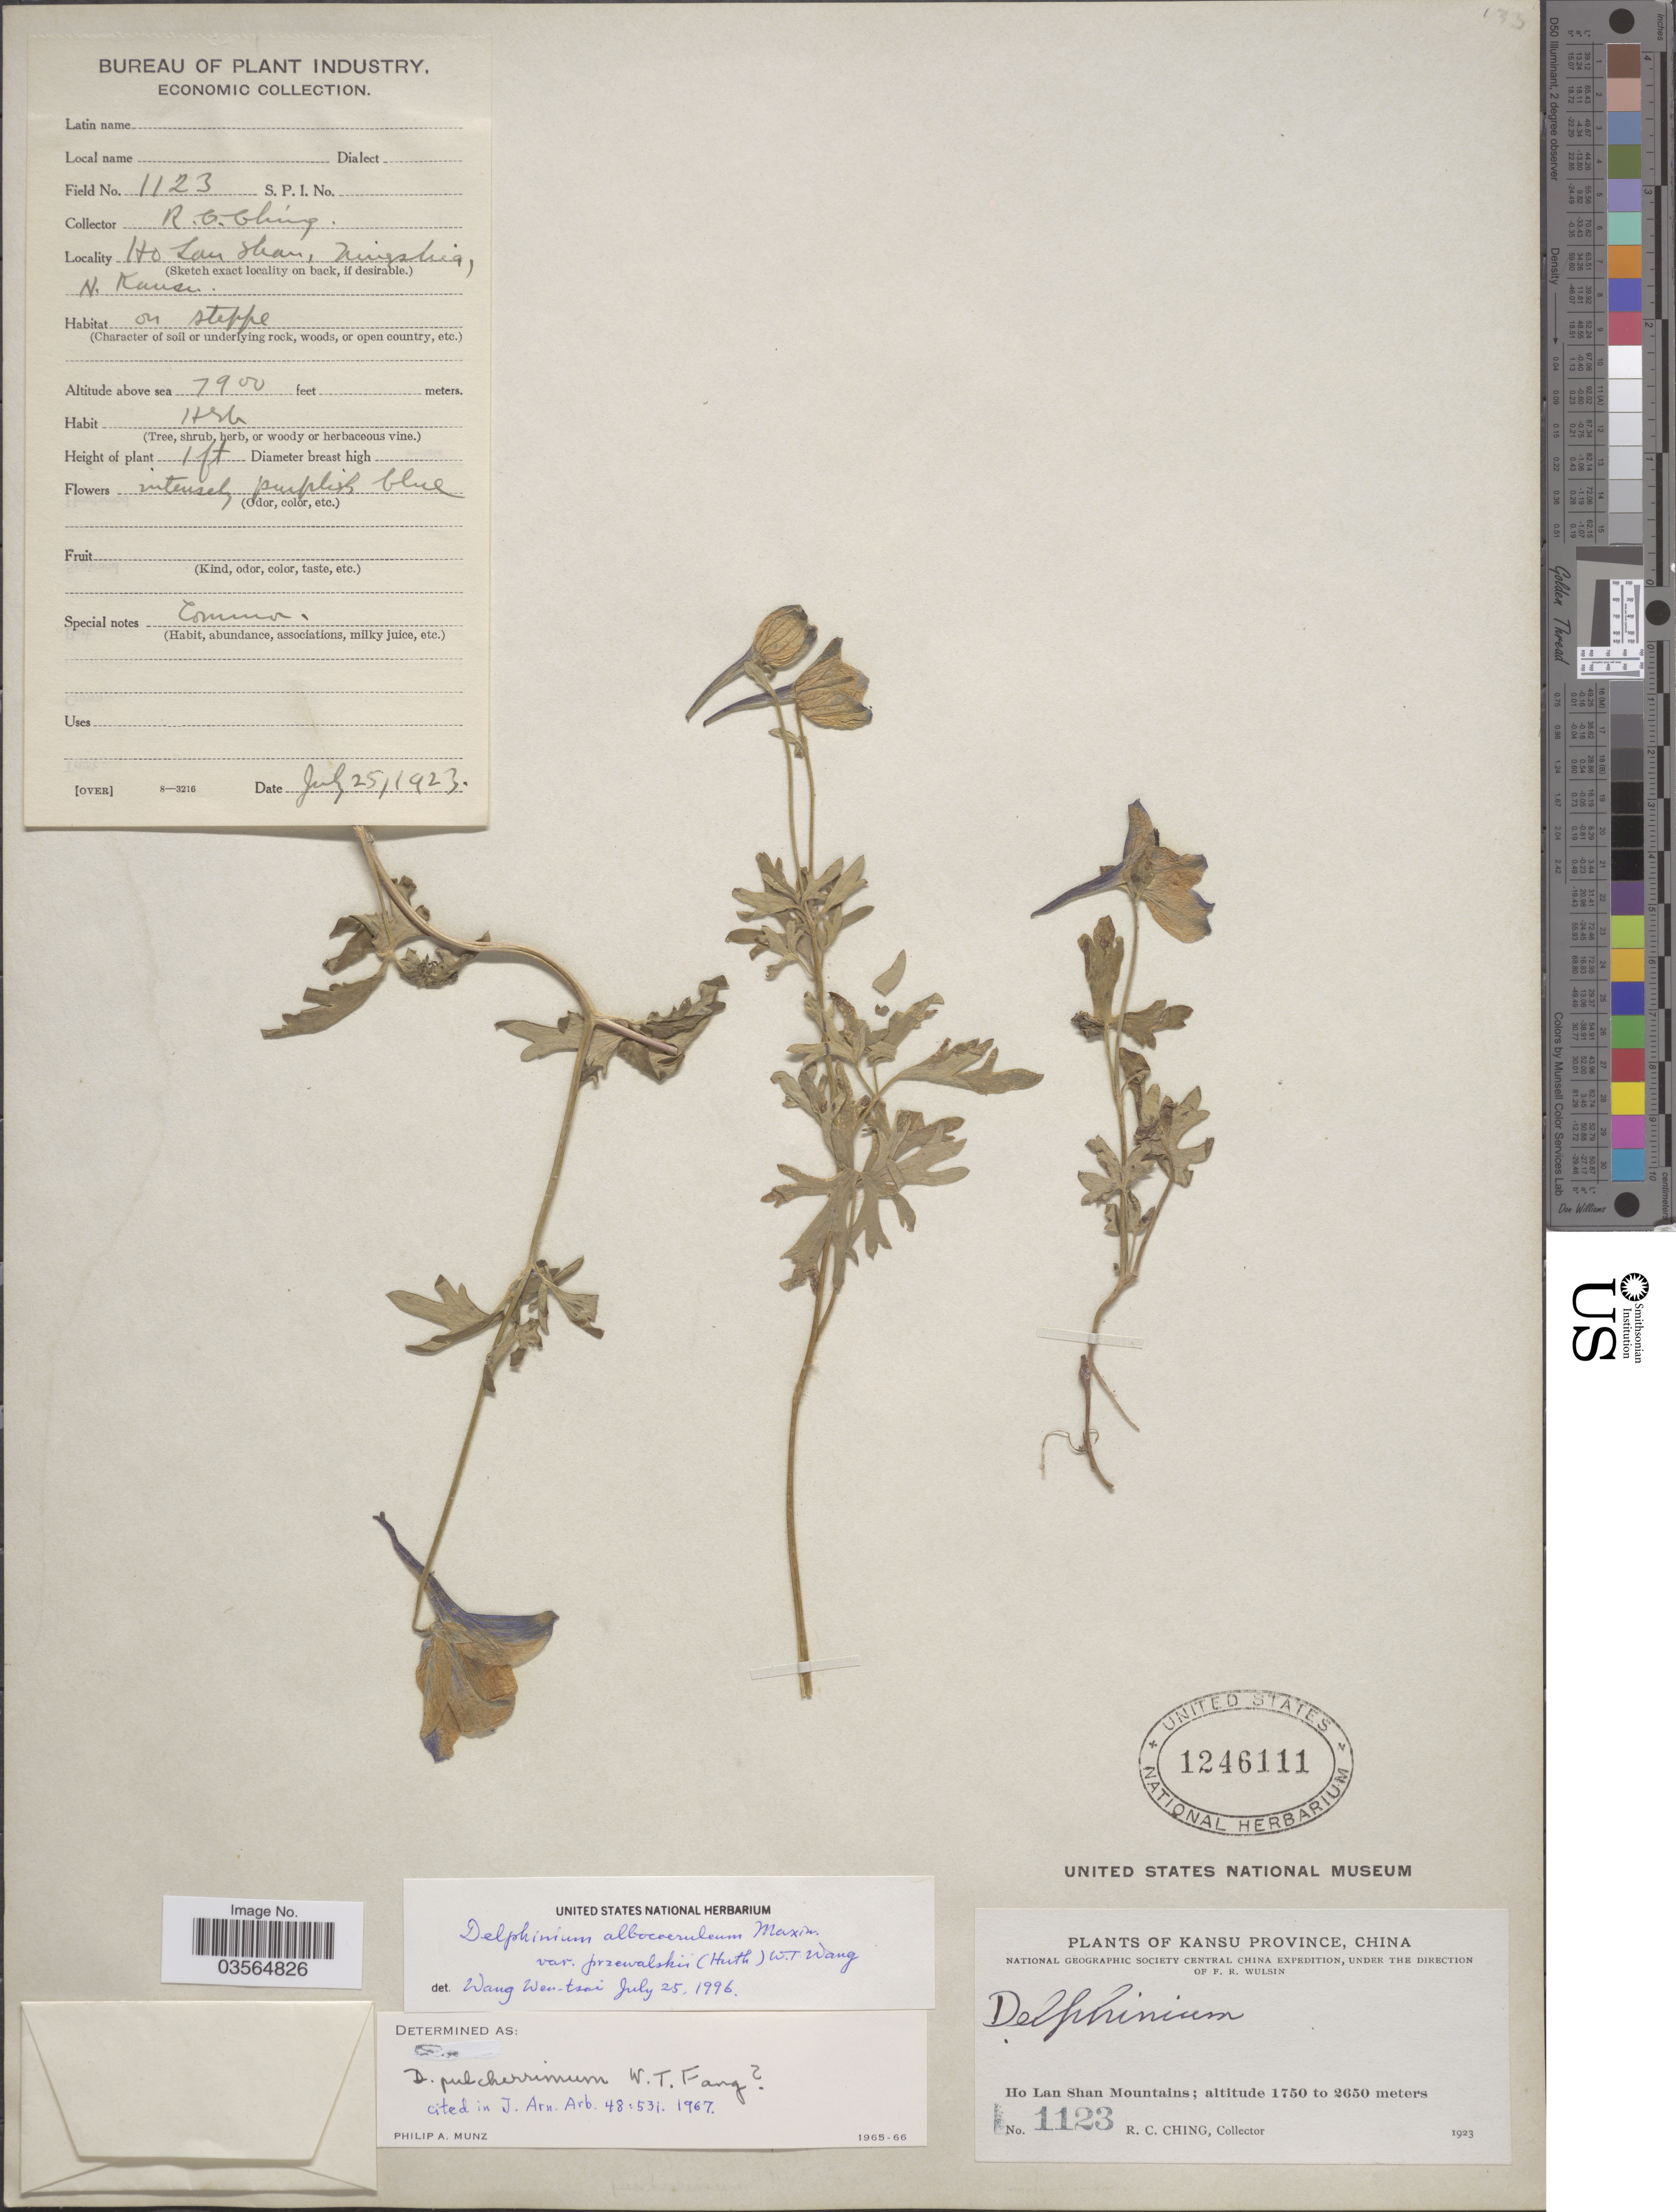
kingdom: Plantae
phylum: Tracheophyta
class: Magnoliopsida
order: Ranunculales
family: Ranunculaceae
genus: Delphinium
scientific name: Delphinium albocoeruleum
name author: Maxim.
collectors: R. C. Ching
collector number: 1123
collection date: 1923-07-25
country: China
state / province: Gansu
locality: Ho Lan Shan. Ningshia, N. Kansu. Kansu Province. Ho Lan Shan Mountains.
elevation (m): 579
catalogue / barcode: US 1246111